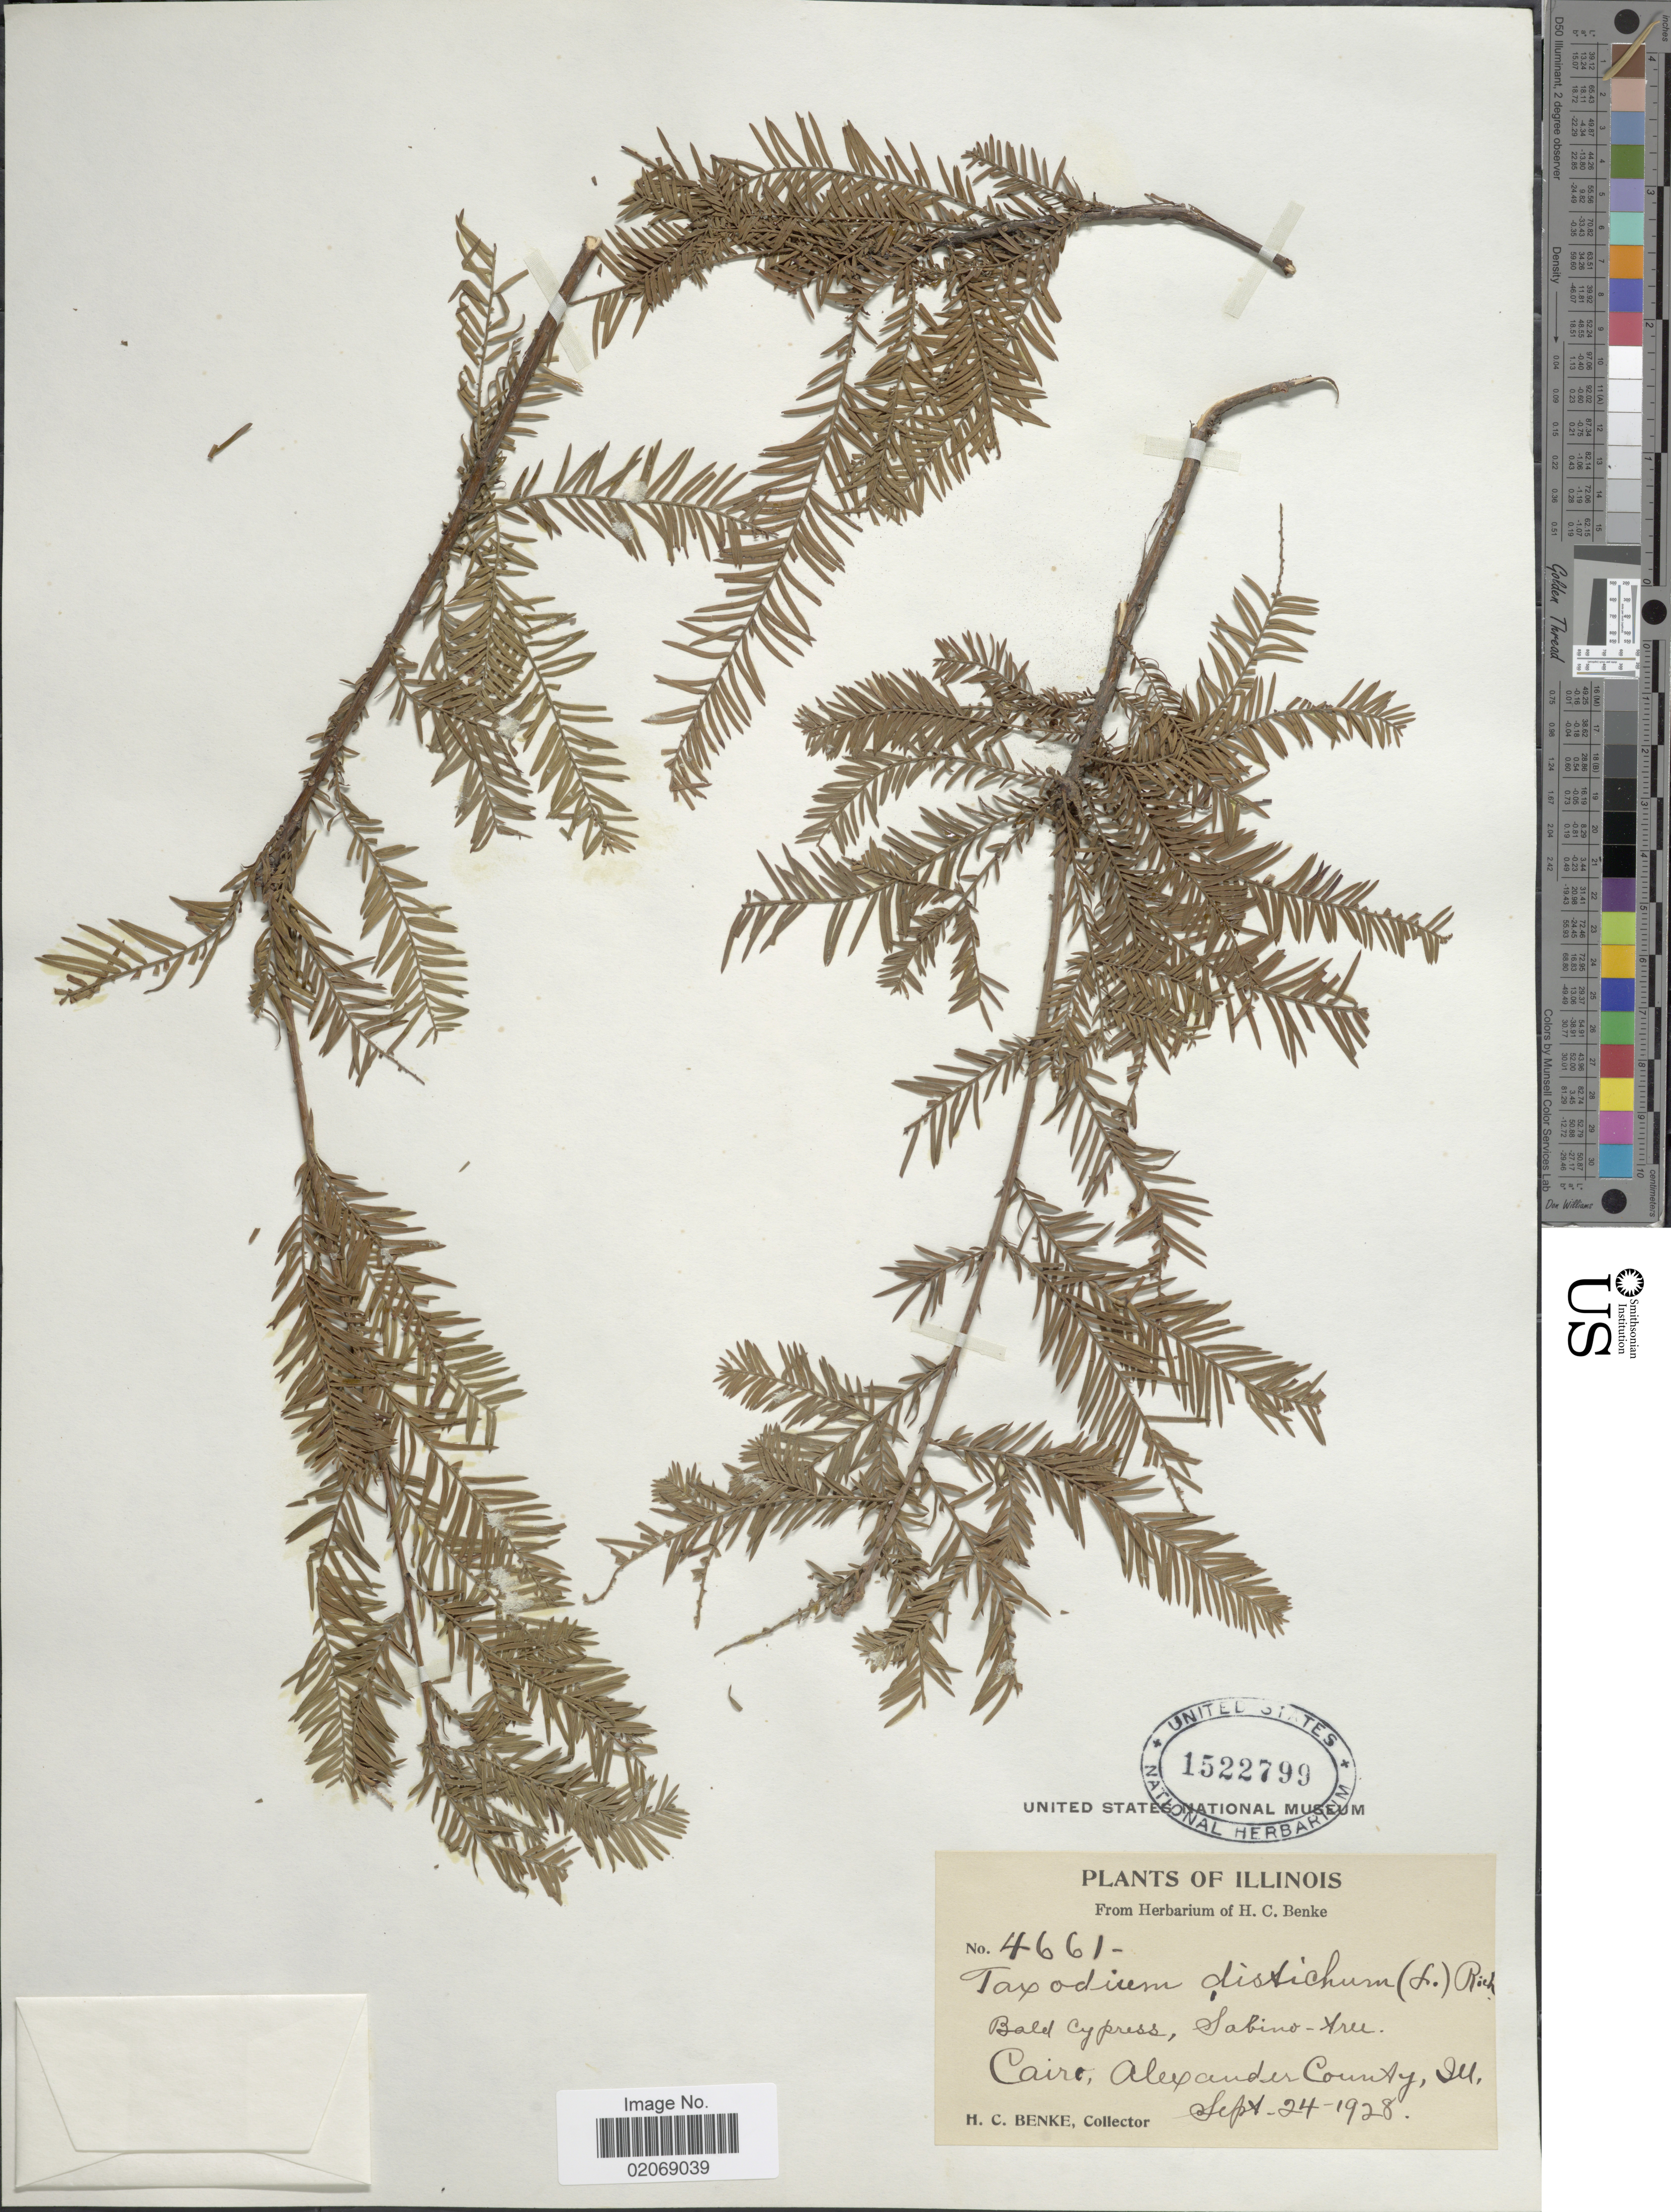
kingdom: Plantae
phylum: Tracheophyta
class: Pinopsida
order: Pinales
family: Cupressaceae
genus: Taxodium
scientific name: Taxodium distichum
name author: (L.) Rich.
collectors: H. Benke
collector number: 4661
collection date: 1928-09-24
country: United States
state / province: Illinois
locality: Cairo, Alexander County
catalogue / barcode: US 1522799